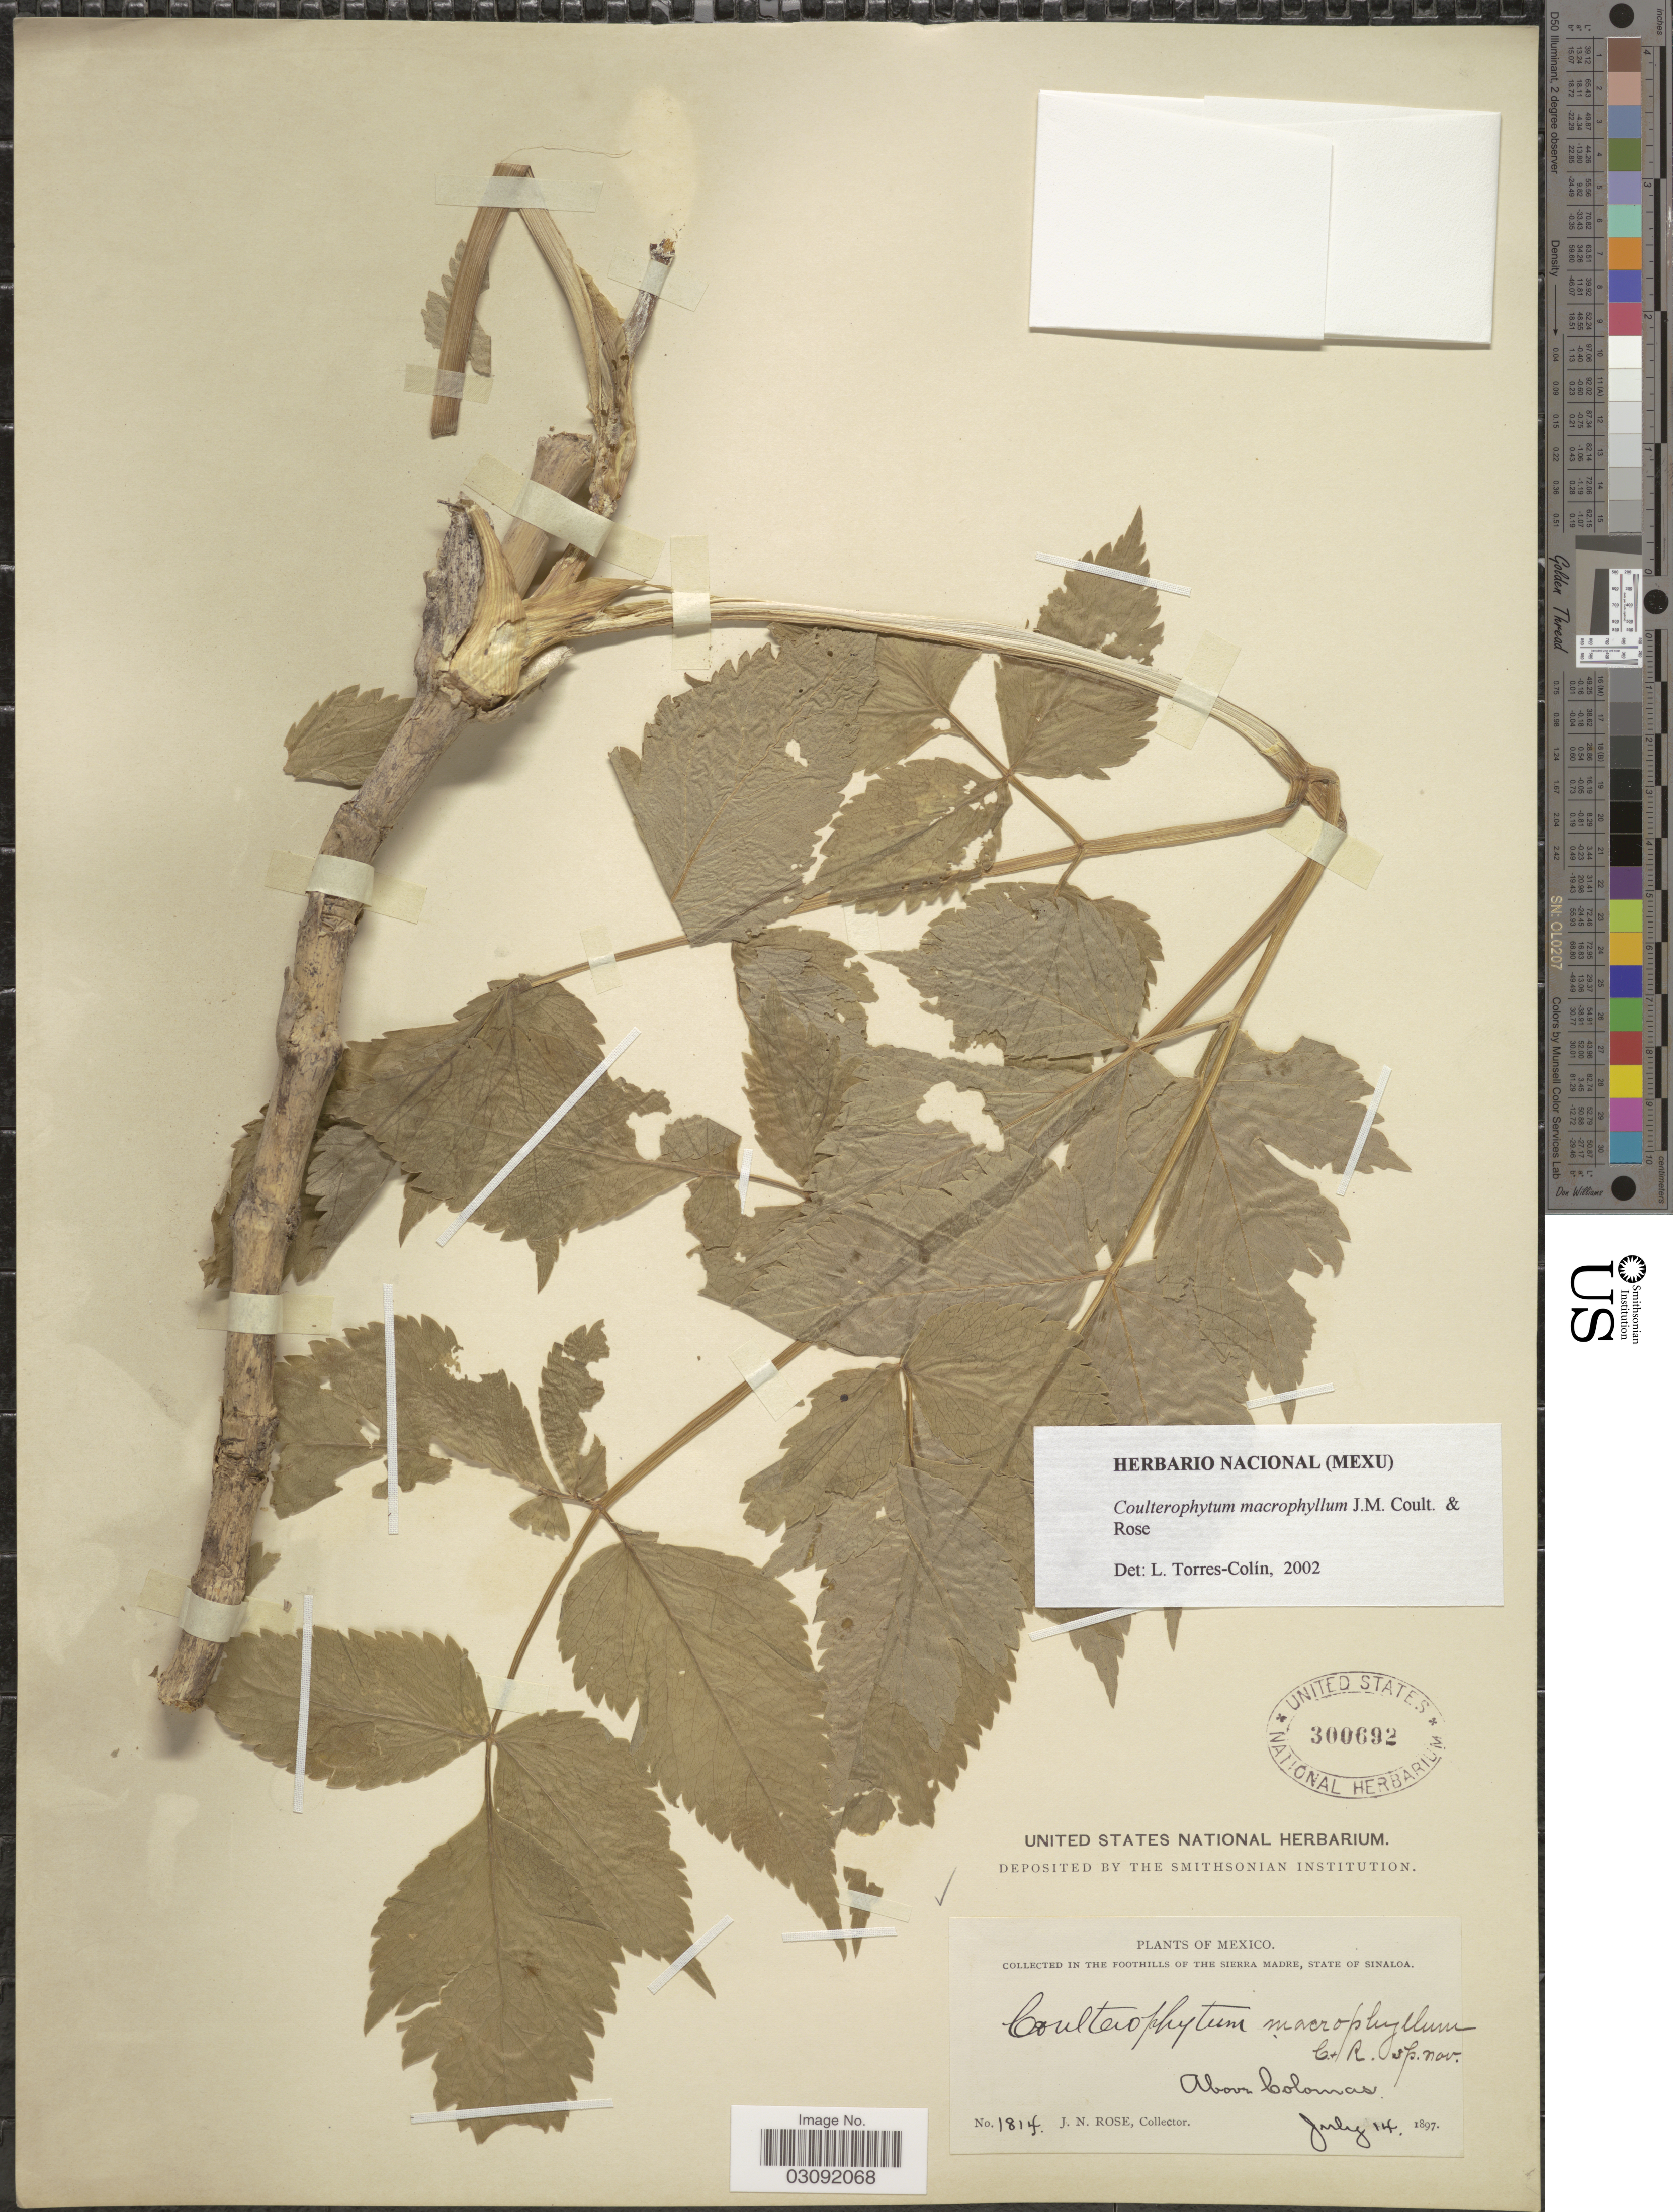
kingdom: Plantae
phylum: Tracheophyta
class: Magnoliopsida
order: Apiales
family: Apiaceae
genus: Coulterophytum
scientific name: Coulterophytum macrophyllum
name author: J.M. Coult. & Rose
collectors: J. N. Rose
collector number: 1814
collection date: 1897-07-14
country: Mexico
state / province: Sinaloa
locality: In the foothills of the Sierra Madre, State of Sinaloa. Above Colomas.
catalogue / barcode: US 300692